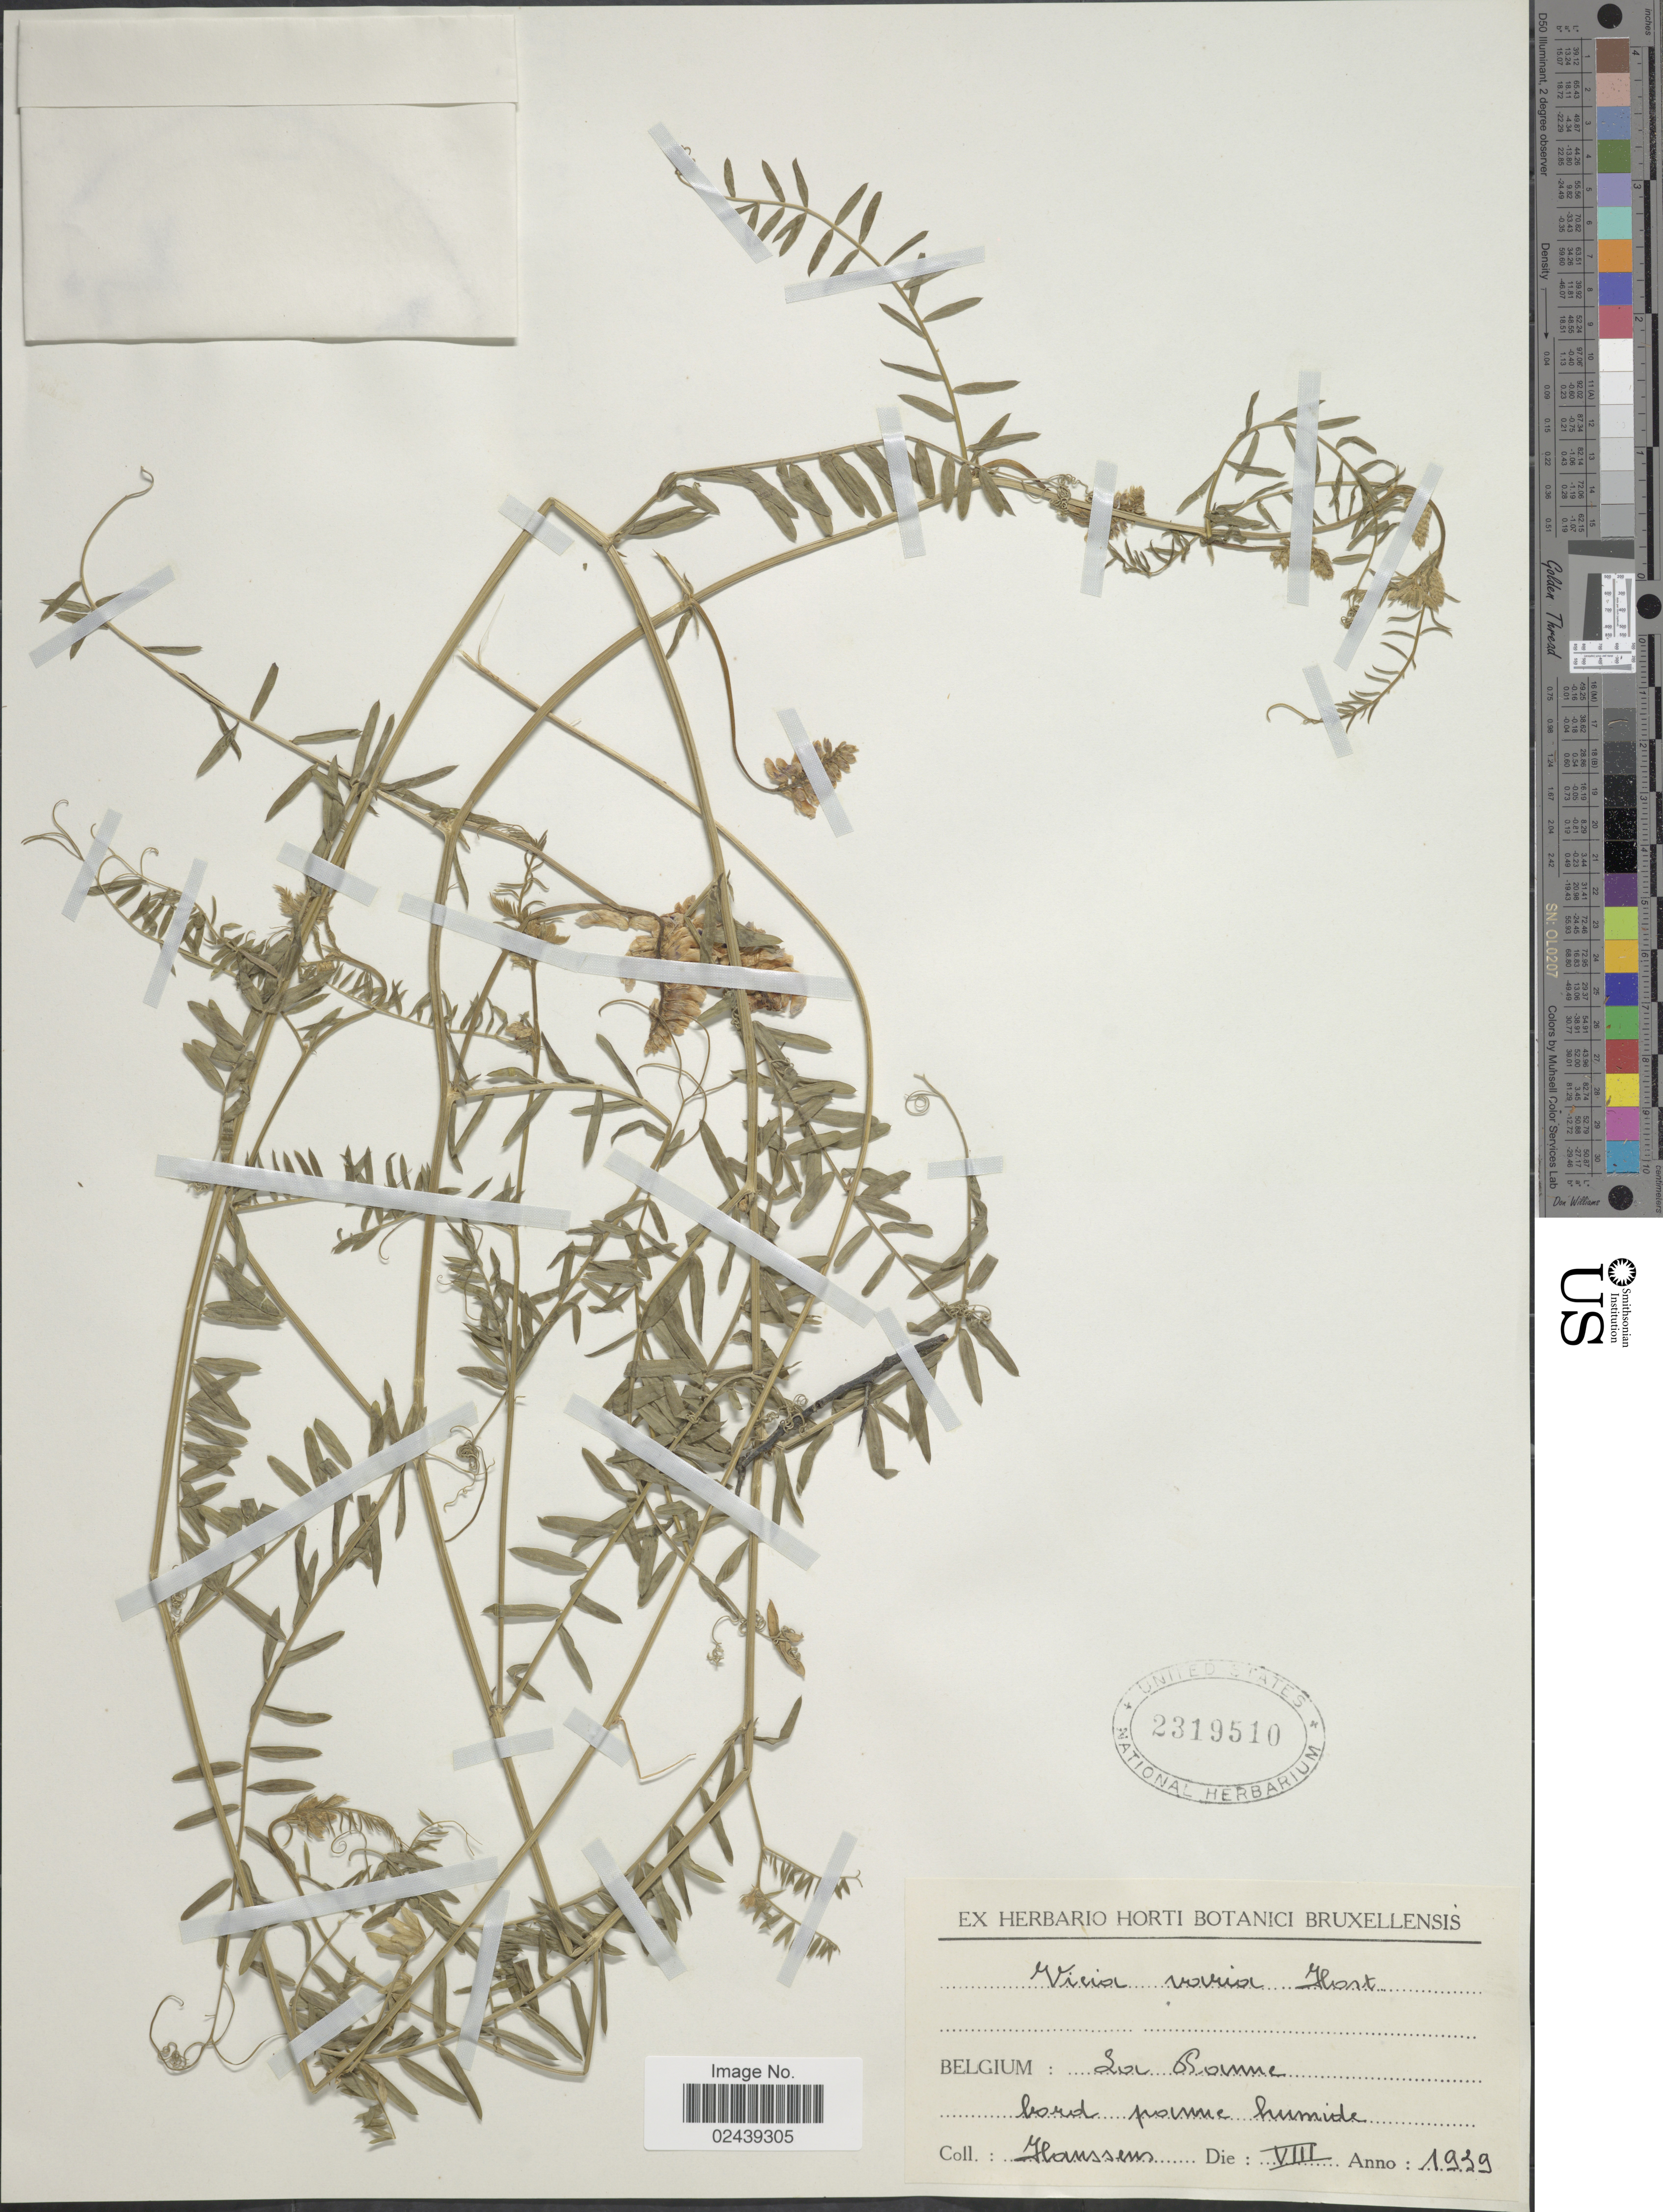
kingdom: Plantae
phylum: Tracheophyta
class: Magnoliopsida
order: Fabales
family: Fabaceae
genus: Vicia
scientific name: Vicia varia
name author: Host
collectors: Hanssens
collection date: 1939-08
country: Belgium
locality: Sol Somme bord pomne humide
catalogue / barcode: US 2319510